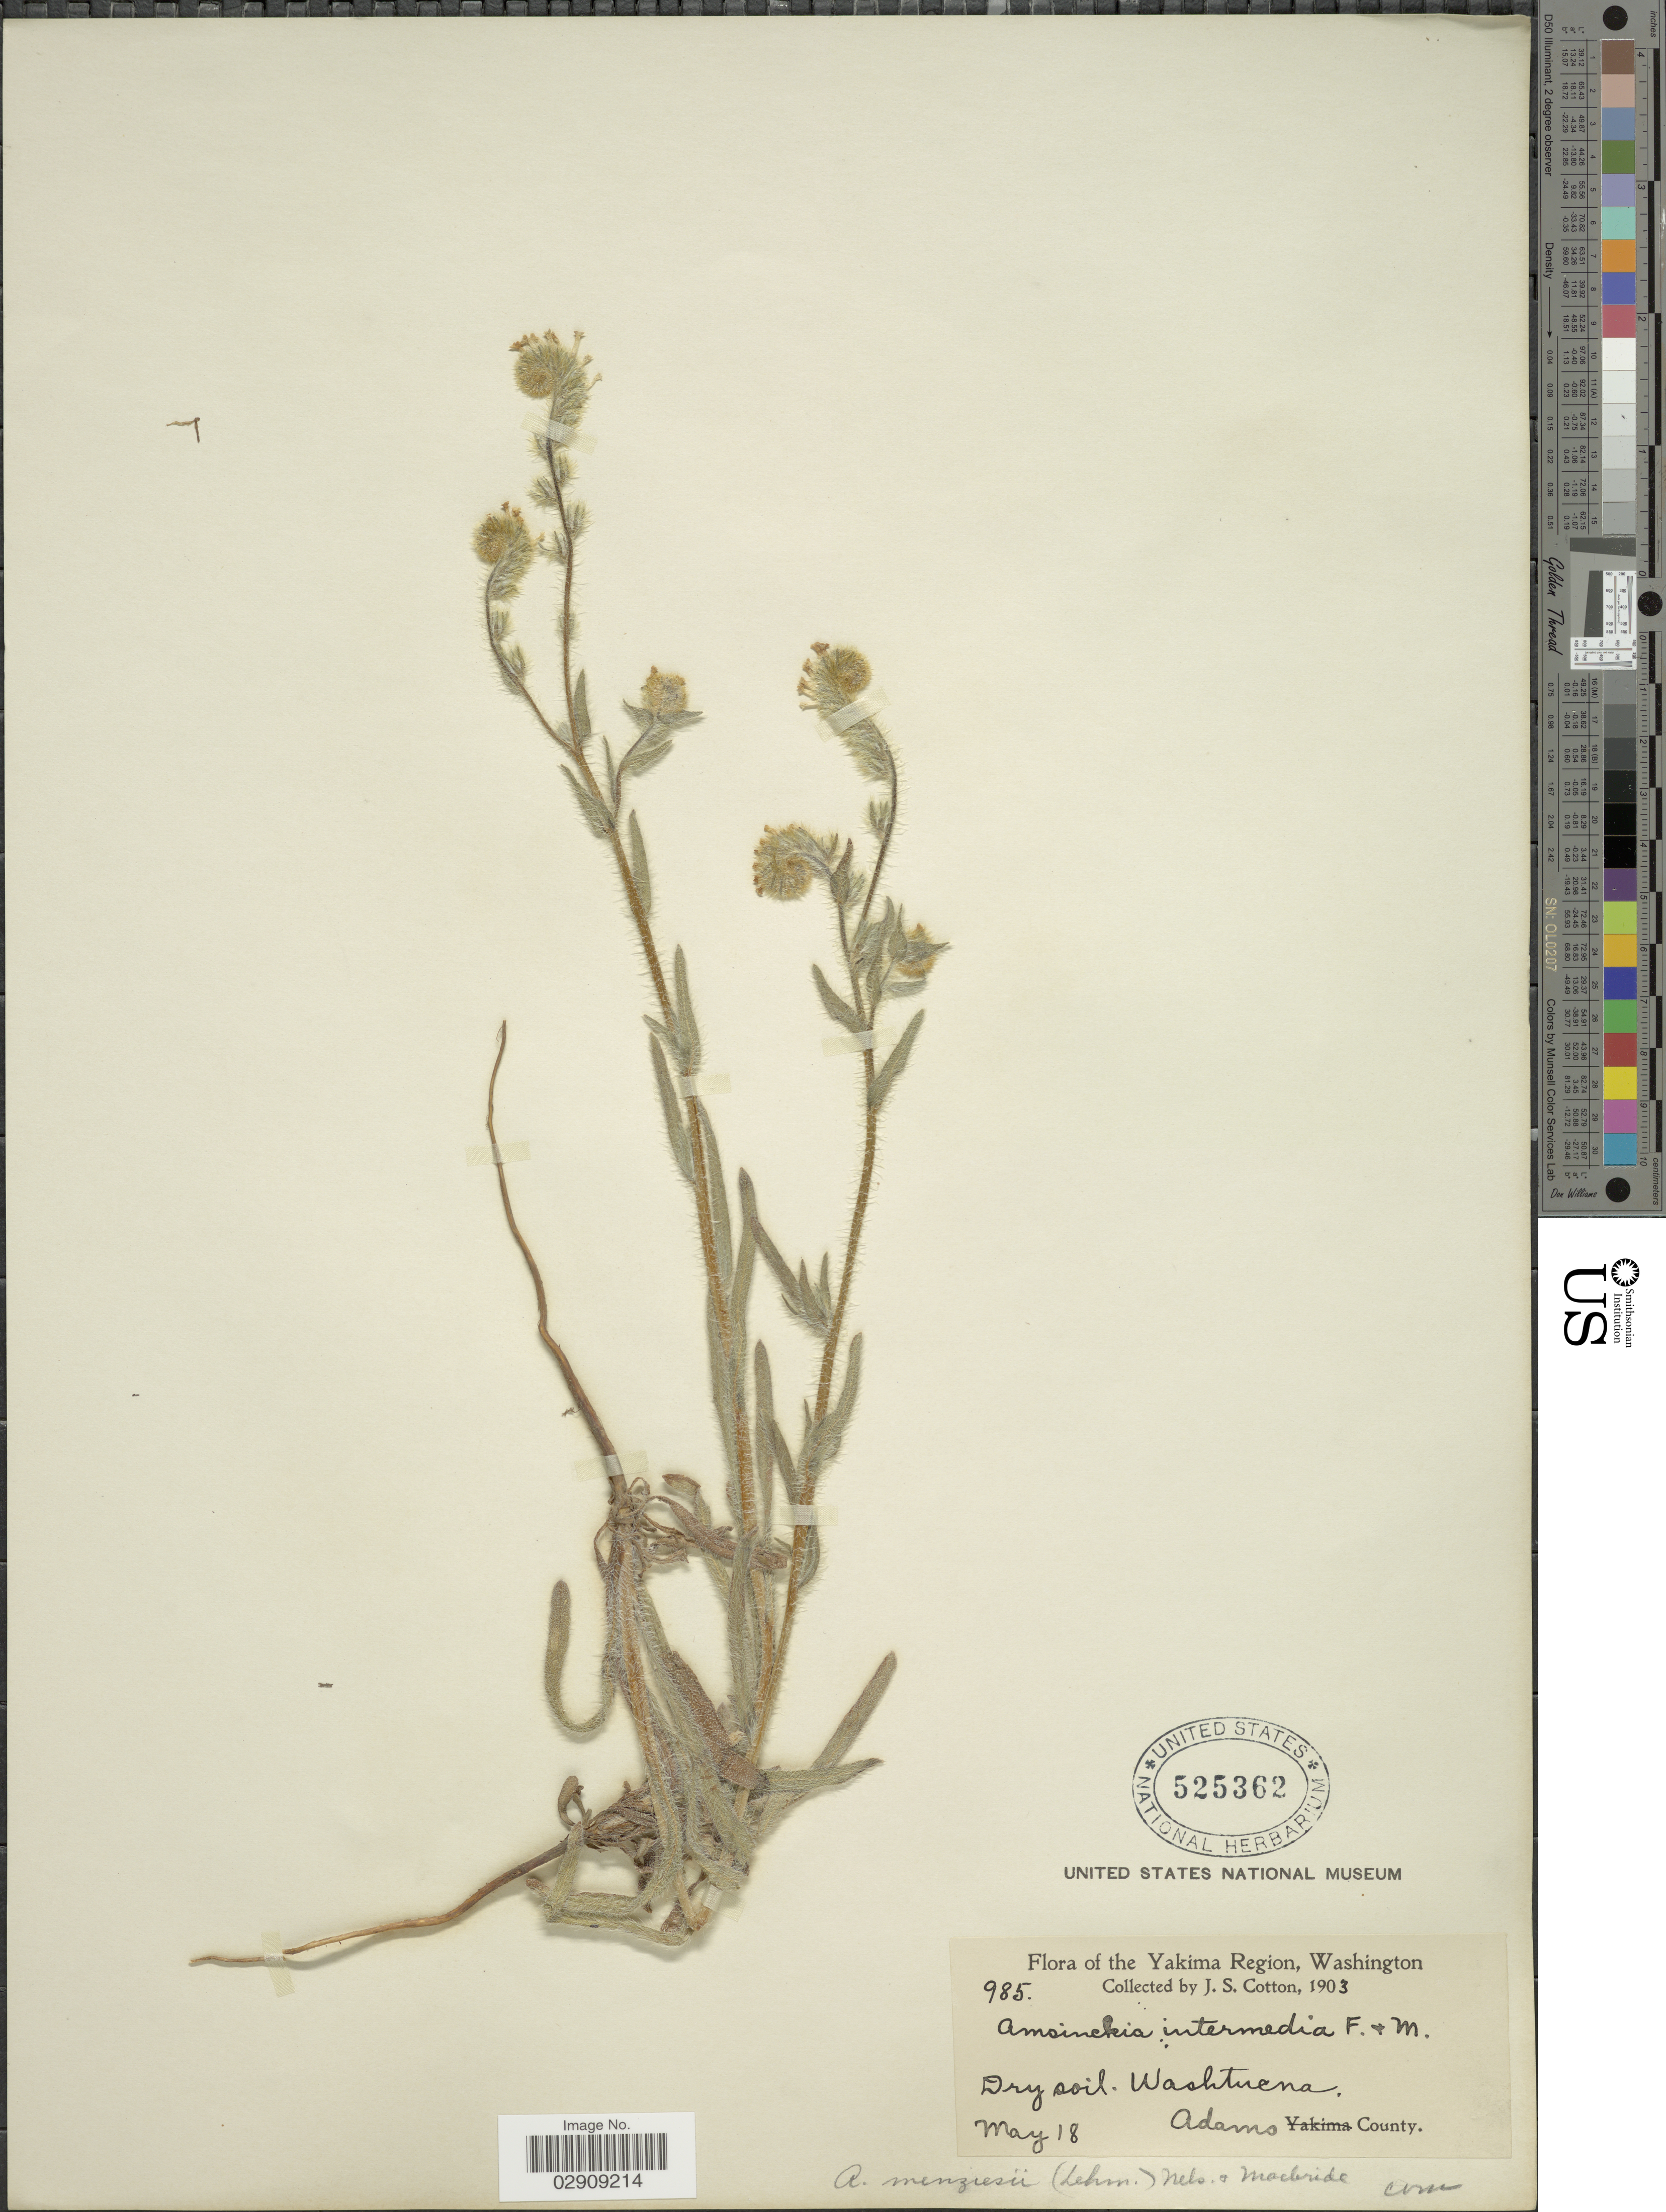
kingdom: Plantae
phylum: Tracheophyta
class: Magnoliopsida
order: Boraginales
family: Boraginaceae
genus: Amsinckia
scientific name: Amsinckia menziesii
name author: A. Nelson & J.F. Macbr.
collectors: J. S. Cotton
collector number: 985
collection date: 1903-05-18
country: United States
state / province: Washington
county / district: Adams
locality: Yakima Region. Washtucna. Adams County.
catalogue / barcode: US 525362